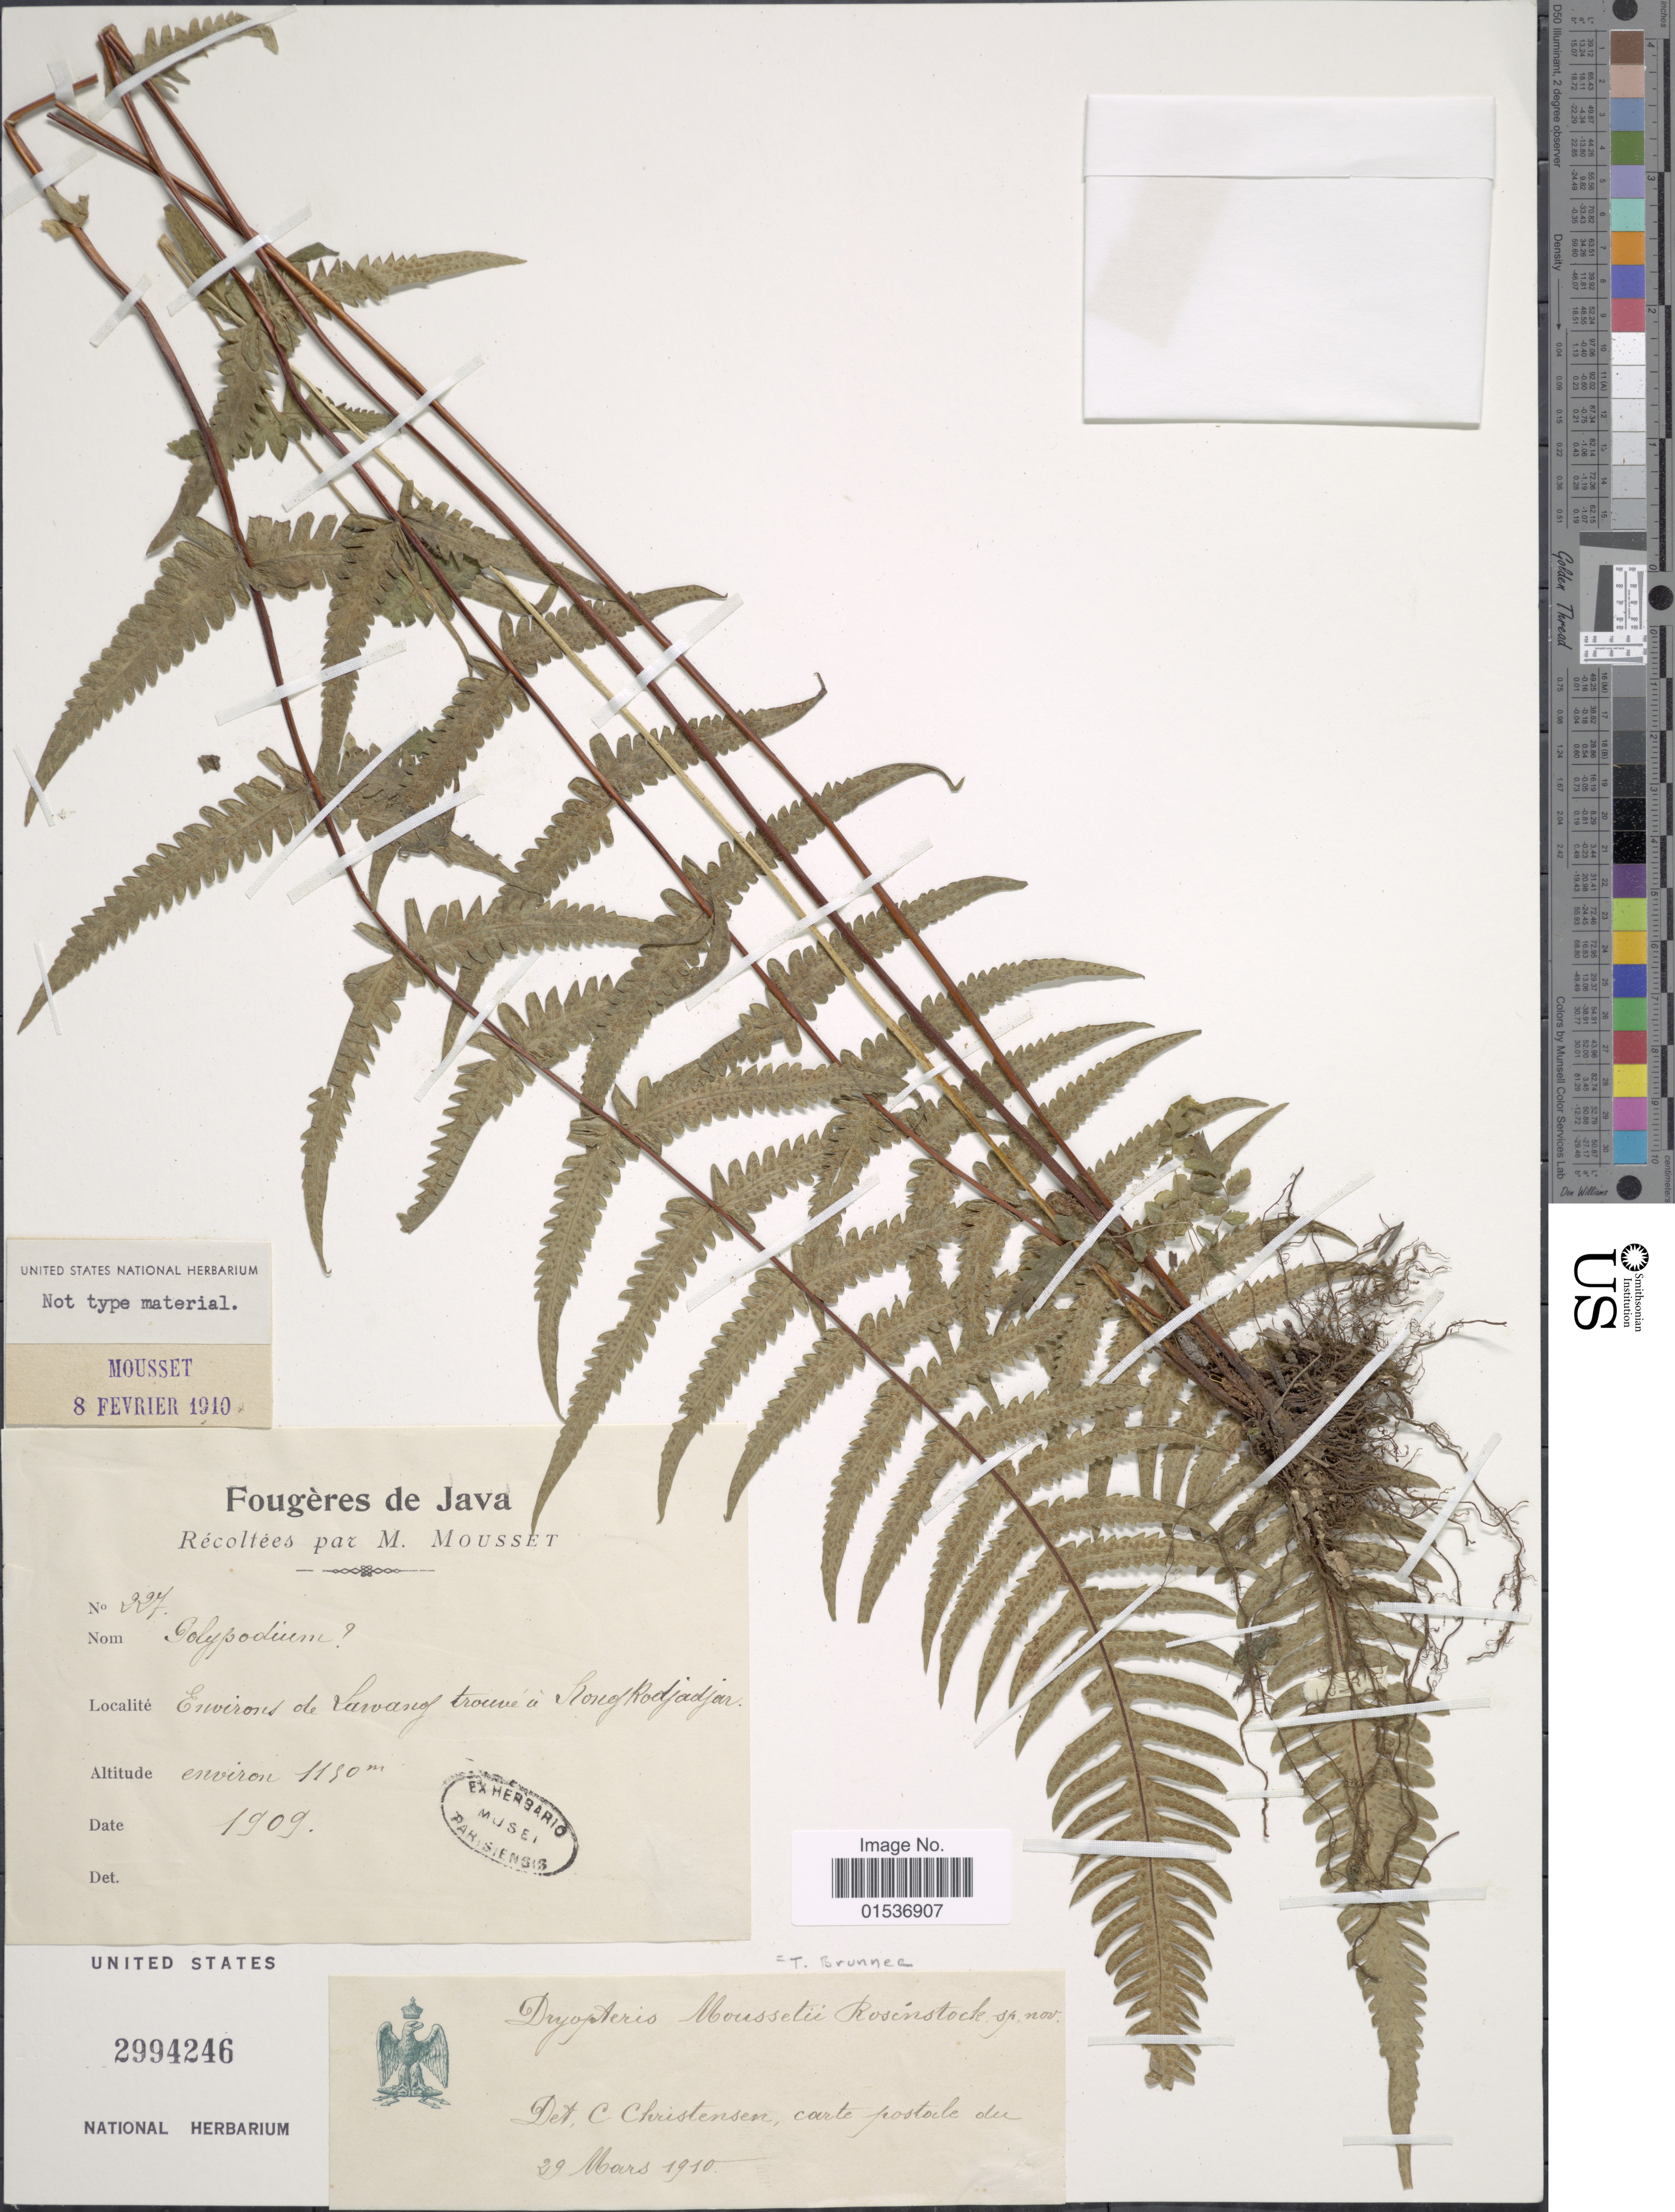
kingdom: Plantae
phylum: Tracheophyta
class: Polypodiopsida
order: Polypodiales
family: Thelypteridaceae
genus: Pseudophegopteris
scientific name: Pseudophegopteris paludosa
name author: (Blume) Ching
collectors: M. Mousset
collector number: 227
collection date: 1909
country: Indonesia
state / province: Java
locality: Java. Environs de Lawang trouve a Kong Rodjadjar. [interpreted]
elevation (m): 1150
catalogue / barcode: US 2994246